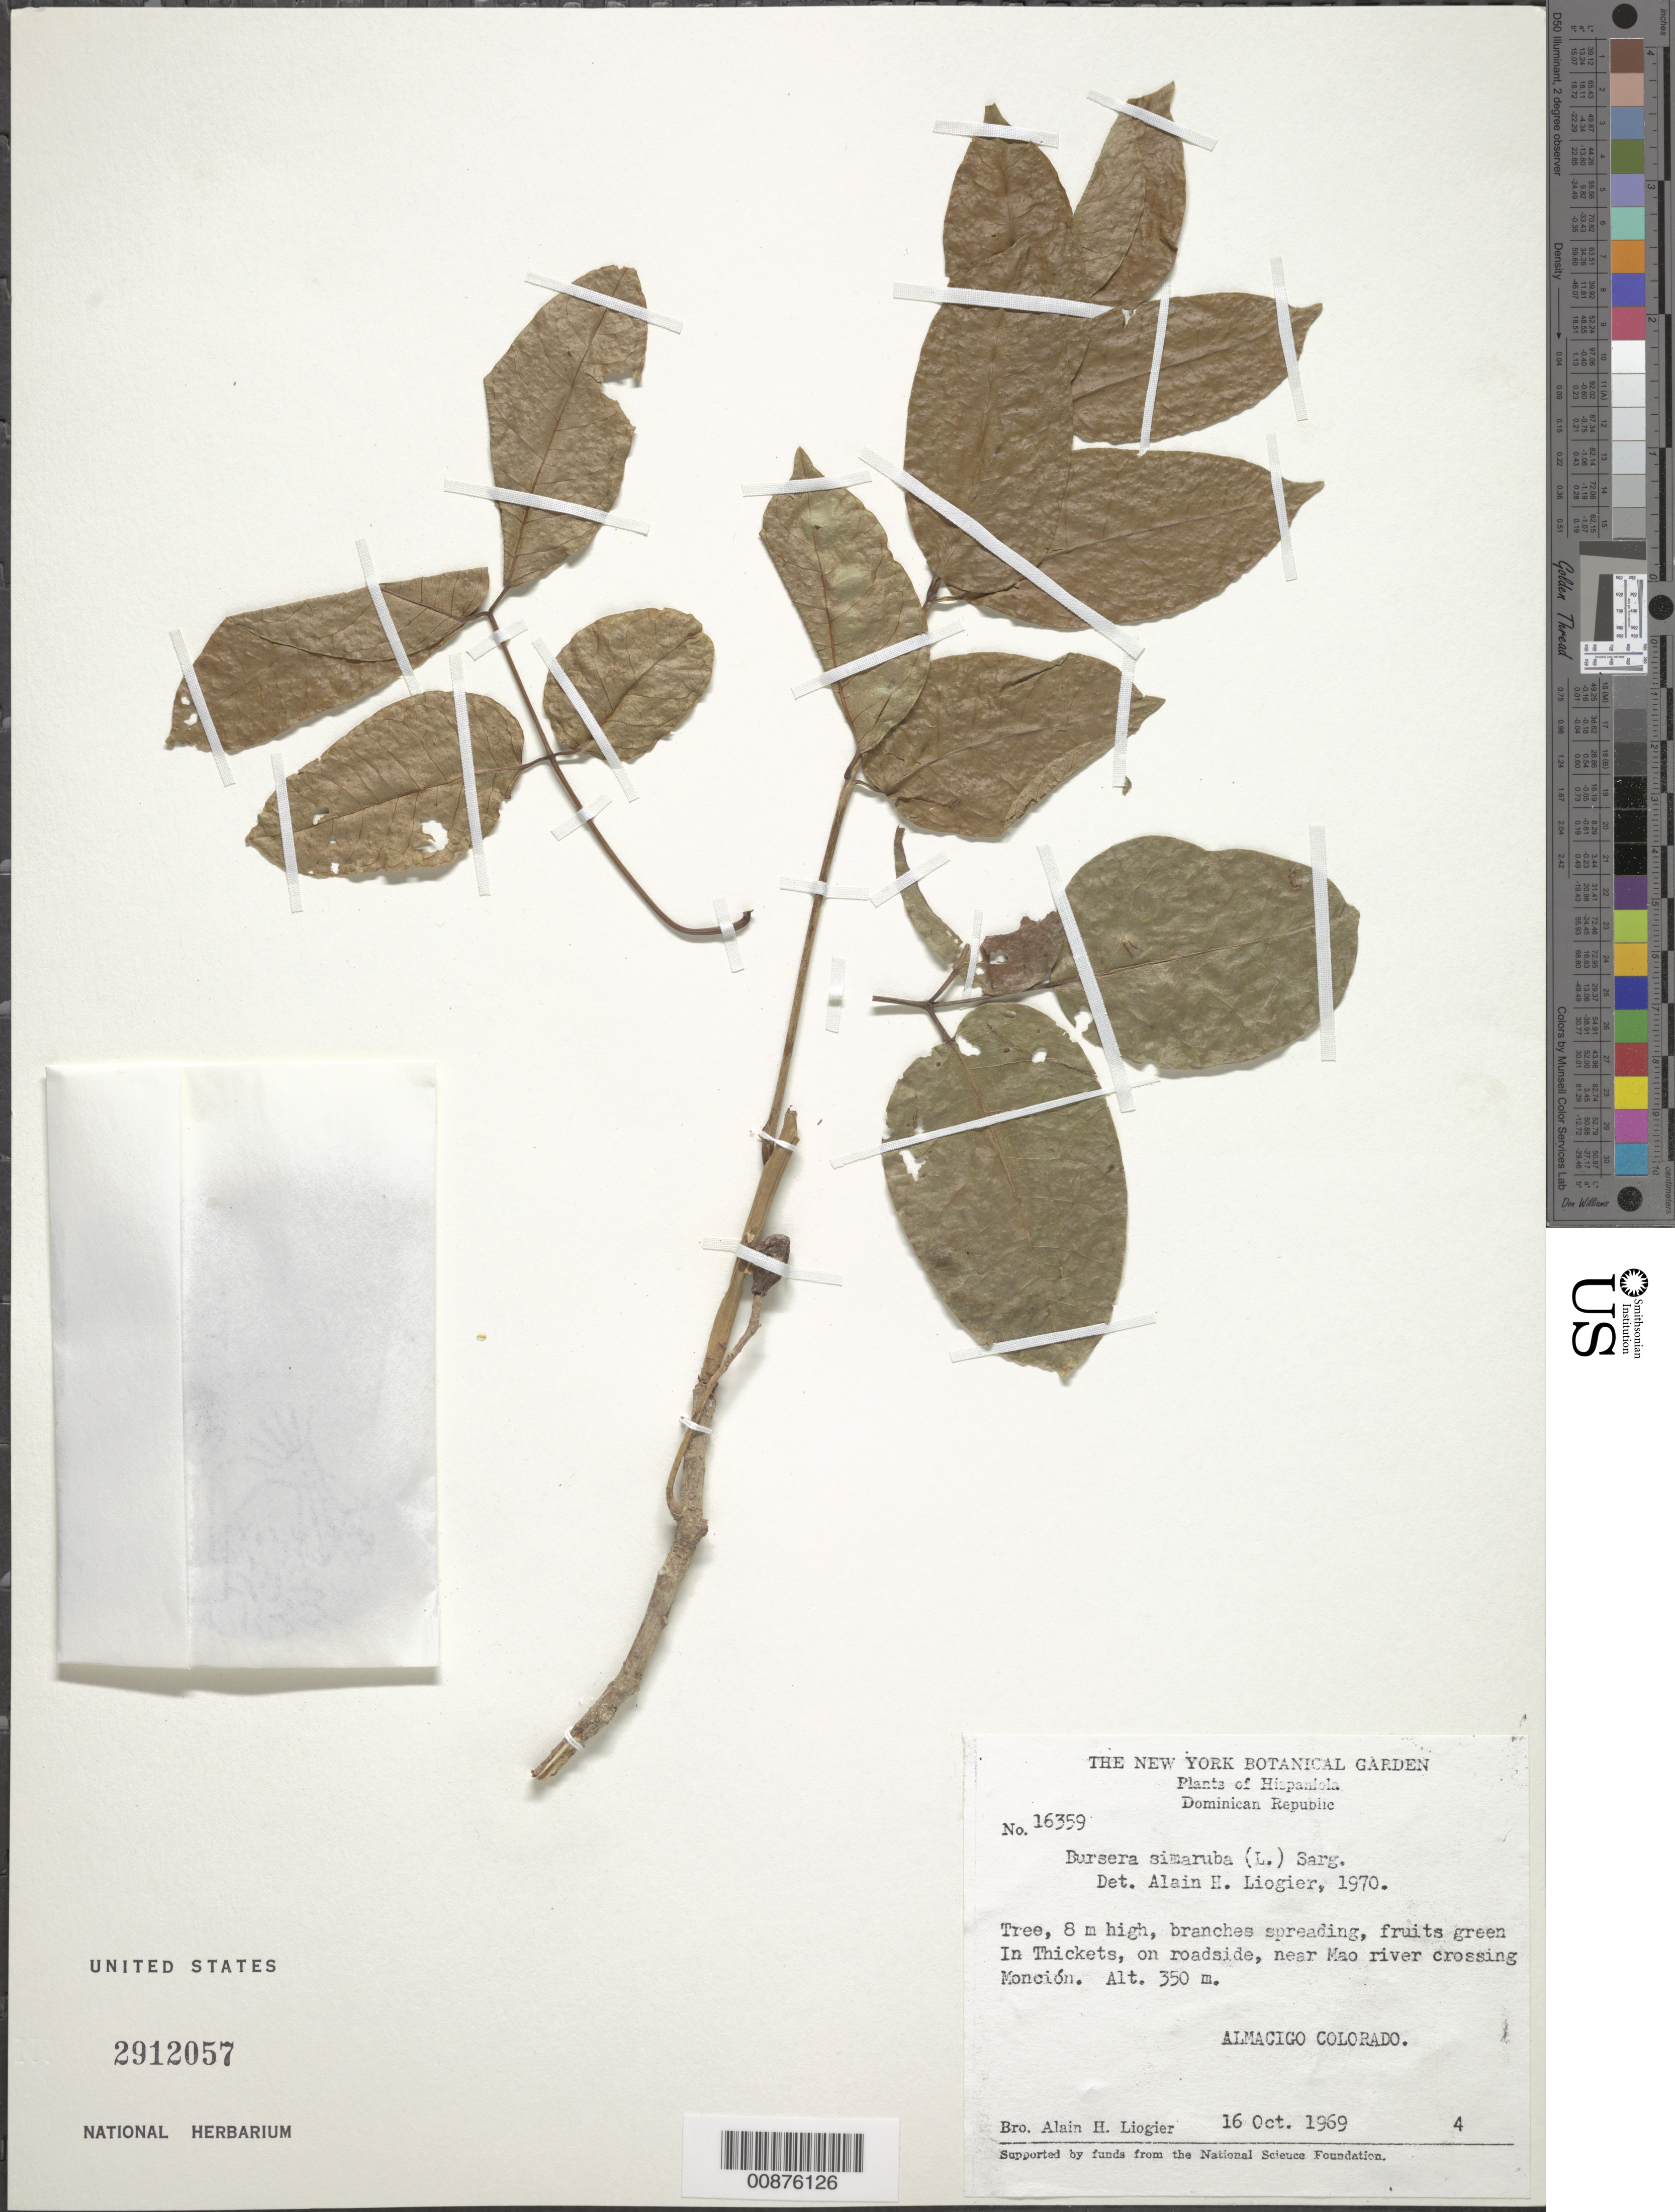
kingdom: Plantae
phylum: Tracheophyta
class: Magnoliopsida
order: Sapindales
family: Burseraceae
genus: Bursera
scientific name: Bursera simaruba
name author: (L.) Sarg.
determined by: Liogier, Alain H.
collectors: A. H. Liogier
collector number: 16359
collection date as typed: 16 Oct 1969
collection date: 1969-10-16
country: Dominican Republic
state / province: Monte Cristi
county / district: Monción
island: Hispaniola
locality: Near Mao river crossing Moncion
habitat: In thickets on roadside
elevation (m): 350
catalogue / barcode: US 2912057